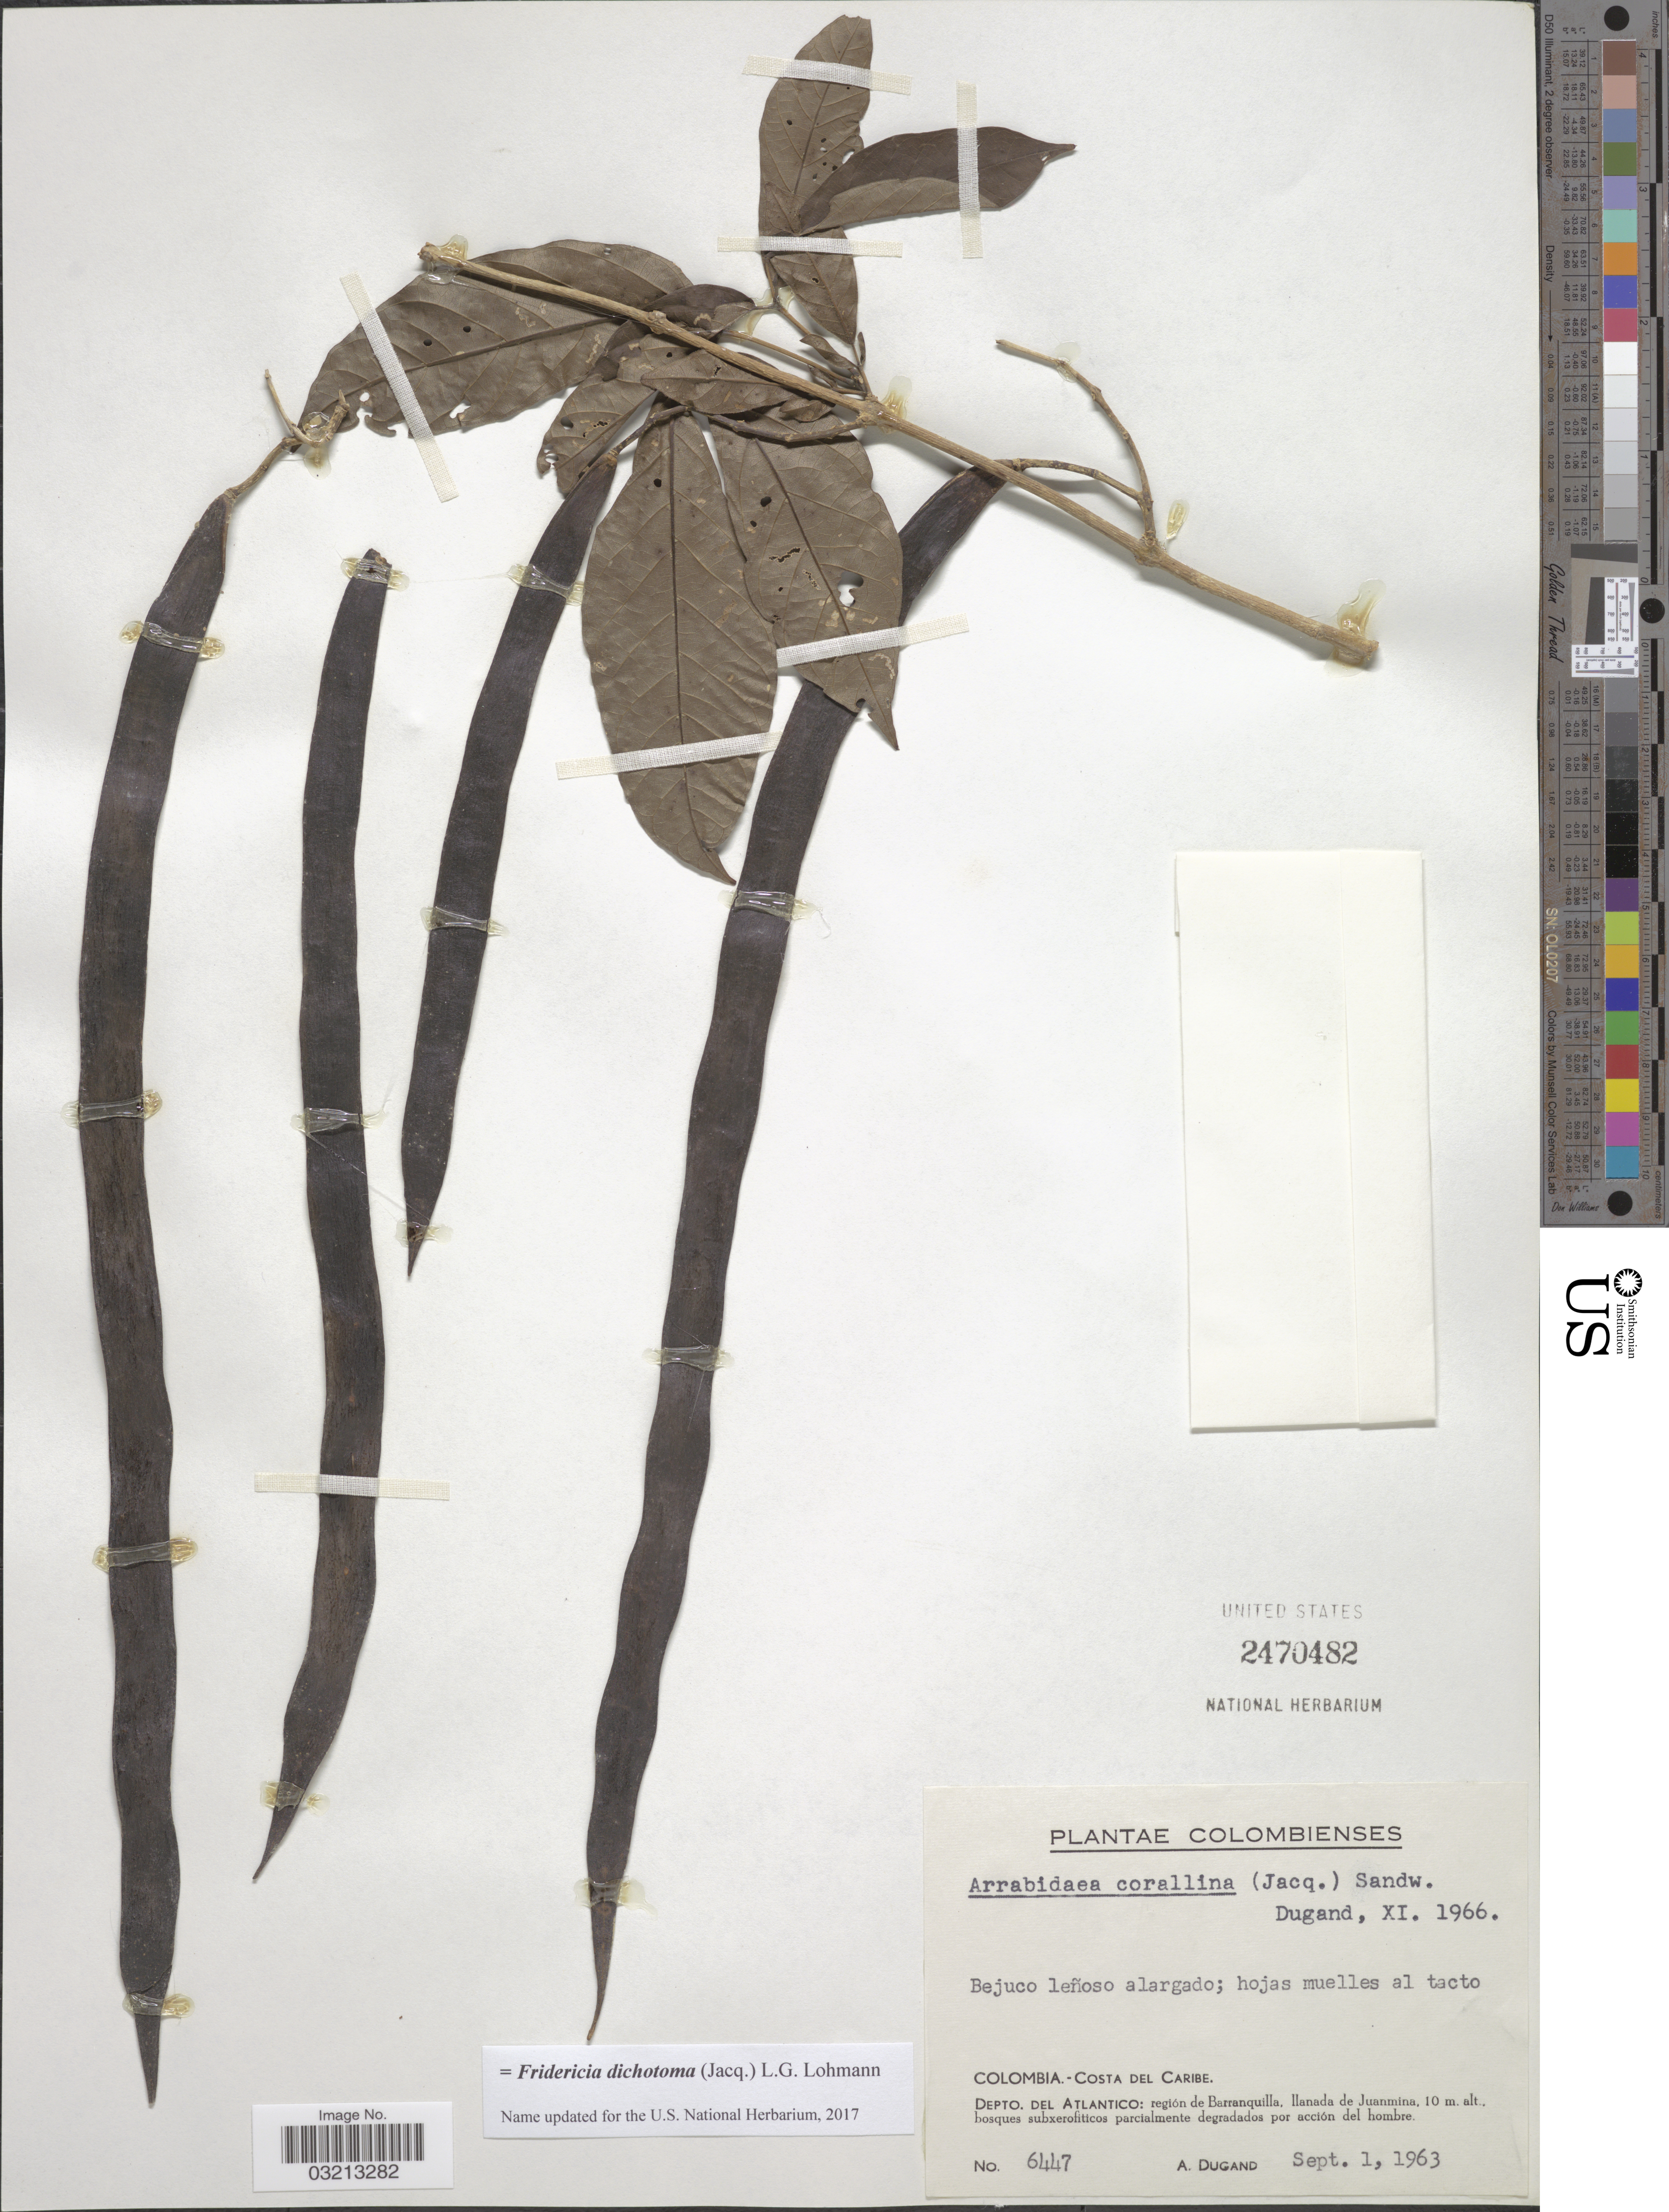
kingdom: Plantae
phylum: Tracheophyta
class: Magnoliopsida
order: Lamiales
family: Bignoniaceae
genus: Fridericia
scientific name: Fridericia dichotoma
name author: (Jacq.) L.G. Lohmann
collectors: A. Dugand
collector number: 6447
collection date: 1963-09-01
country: Colombia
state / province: Atlántico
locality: Costa del Caribe. Depto. del Atlantico: región de Barranquilla, llanada de Juanmina.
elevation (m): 10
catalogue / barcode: US 2470482